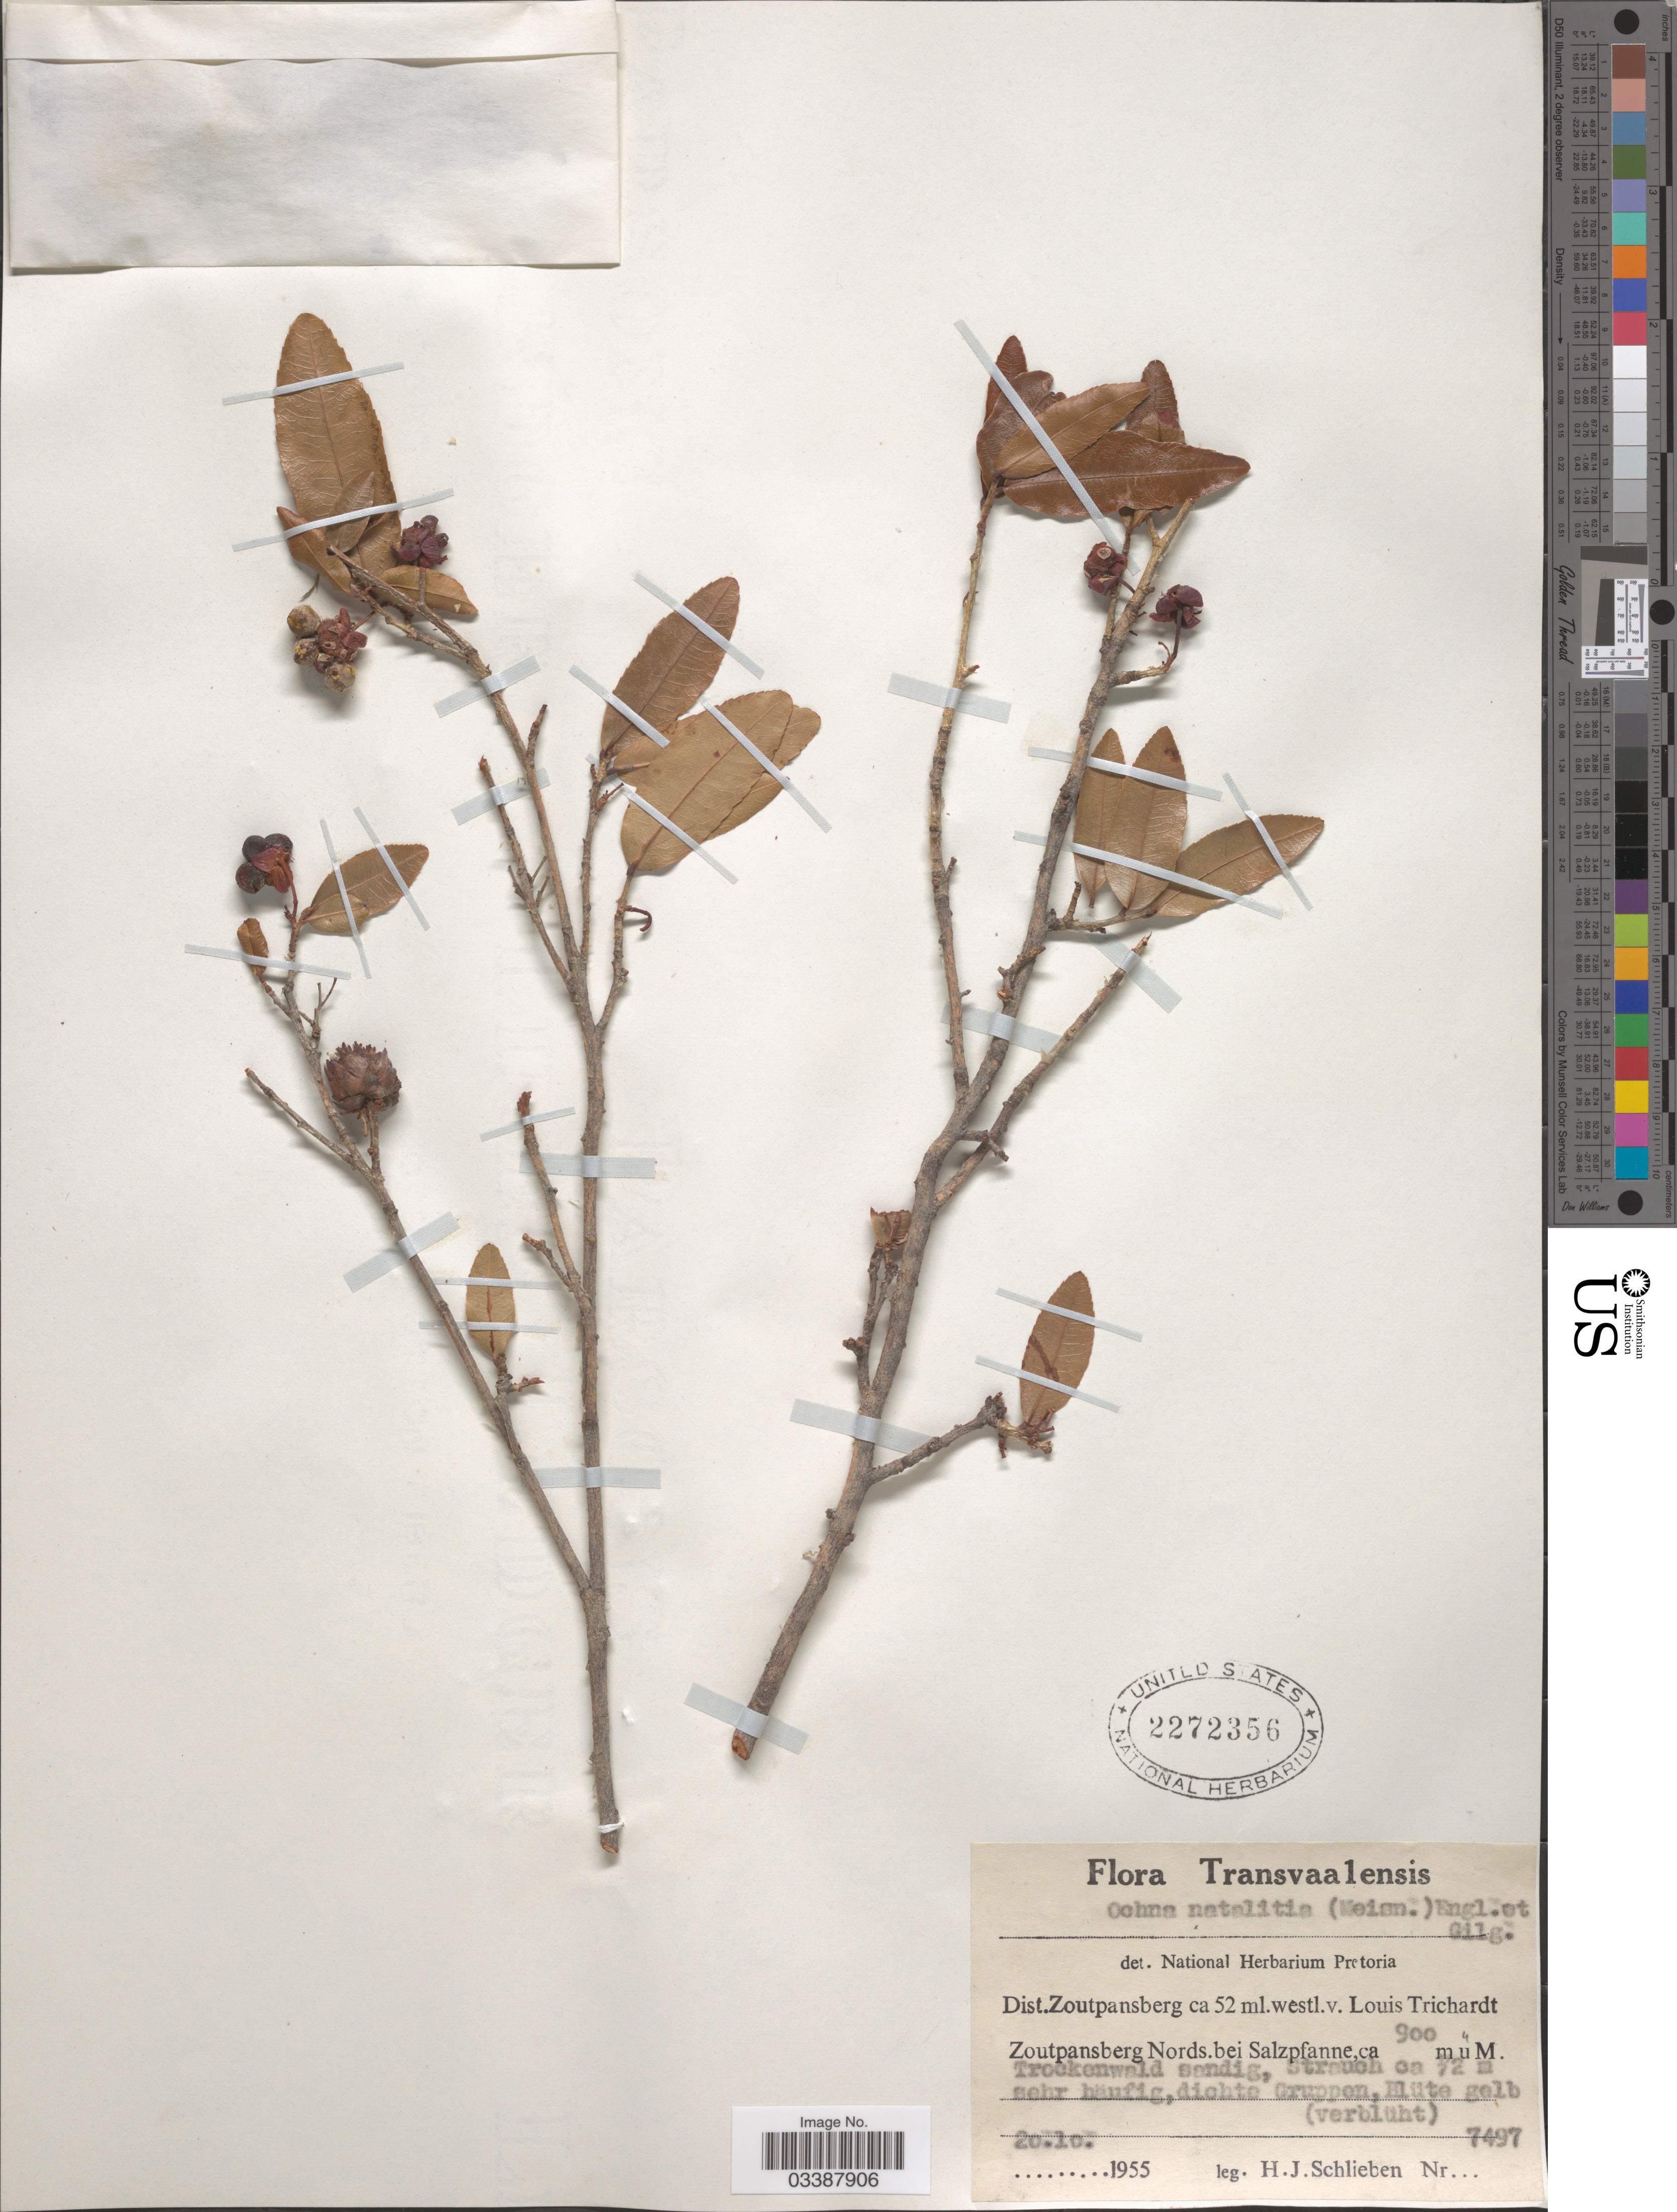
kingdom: Plantae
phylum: Tracheophyta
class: Magnoliopsida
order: Malpighiales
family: Ochnaceae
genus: Ochna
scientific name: Ochna natalitia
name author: (Meisn.) Walp.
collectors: H. J. Schlieben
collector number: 7497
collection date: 1955-10-20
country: South Africa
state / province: Limpopo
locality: Transvaalensis. Dist. Zoutpansberg ca 52 ml. westl. v. Louis Trichardt. Zoutpansberg Nords. bei Salzpfanne.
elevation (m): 900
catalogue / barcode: US 2272356